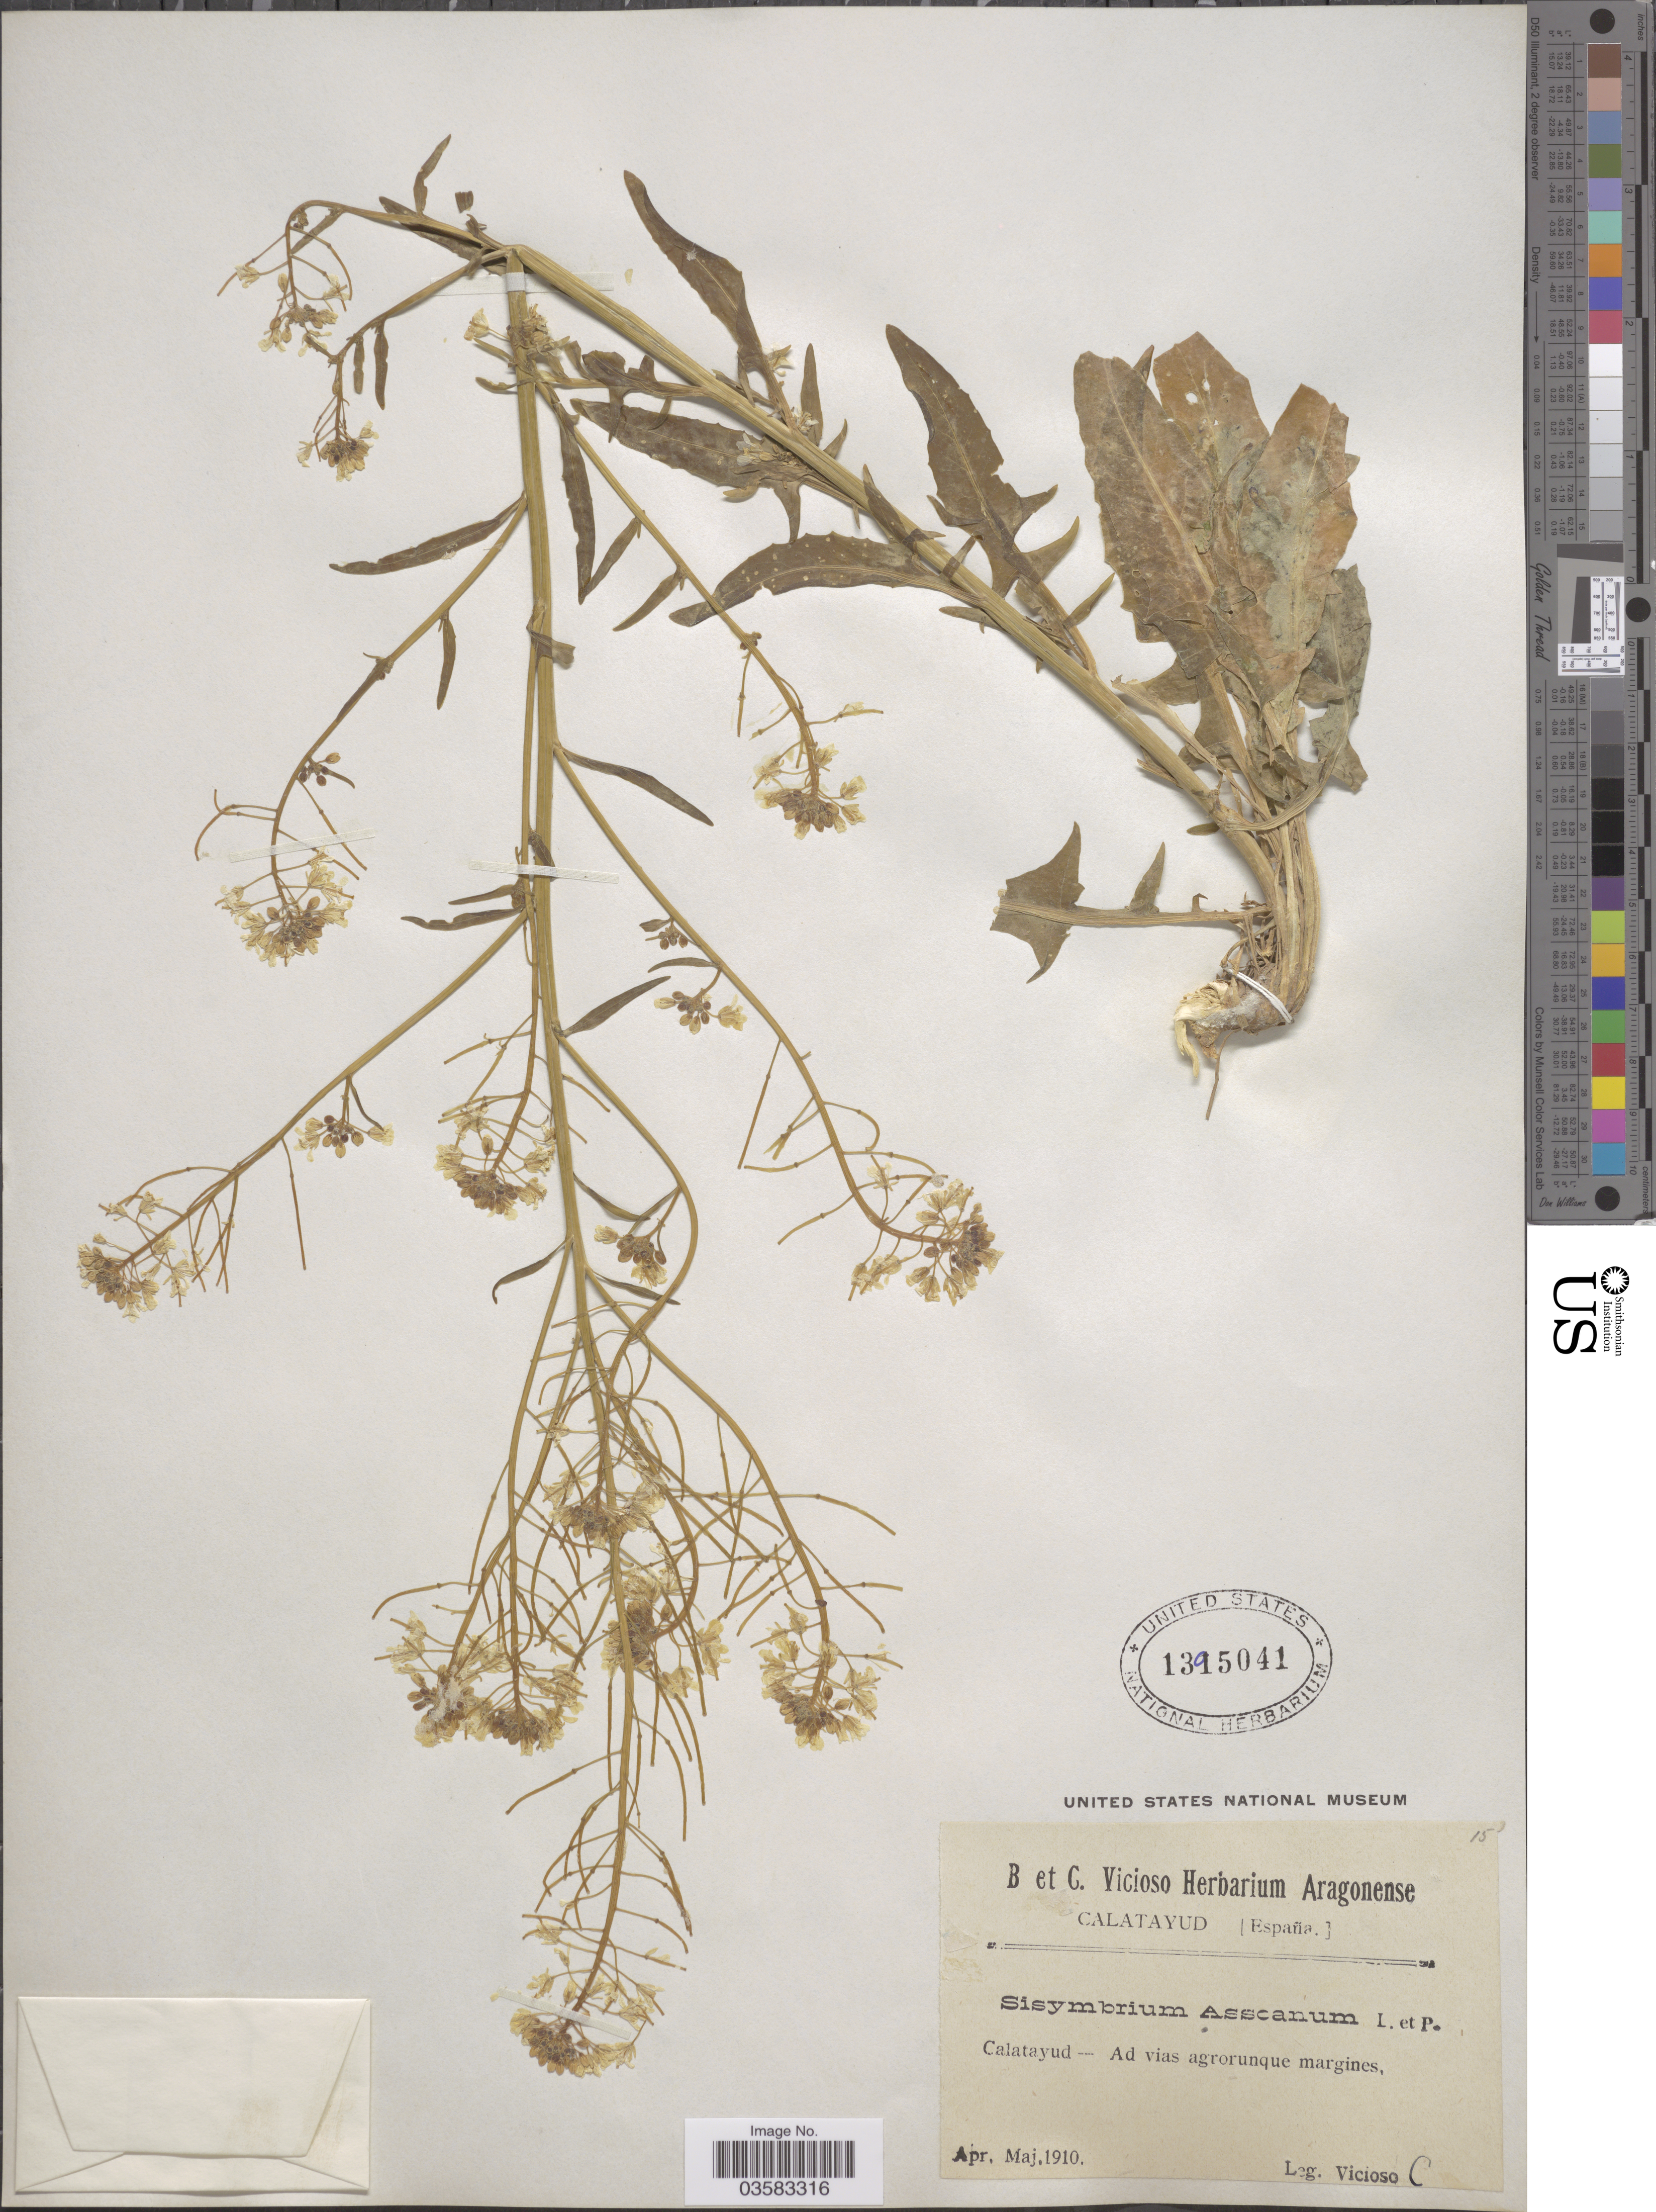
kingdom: Plantae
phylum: Tracheophyta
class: Magnoliopsida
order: Brassicales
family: Brassicaceae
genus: Sisymbrium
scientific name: Sisymbrium assoanum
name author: Loscos & J. Pardo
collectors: C. Vicioso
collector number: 15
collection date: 1910-04/1910-05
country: Spain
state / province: Aragón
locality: Calatayud - Ad vias agrorunque margines.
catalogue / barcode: US 1395041